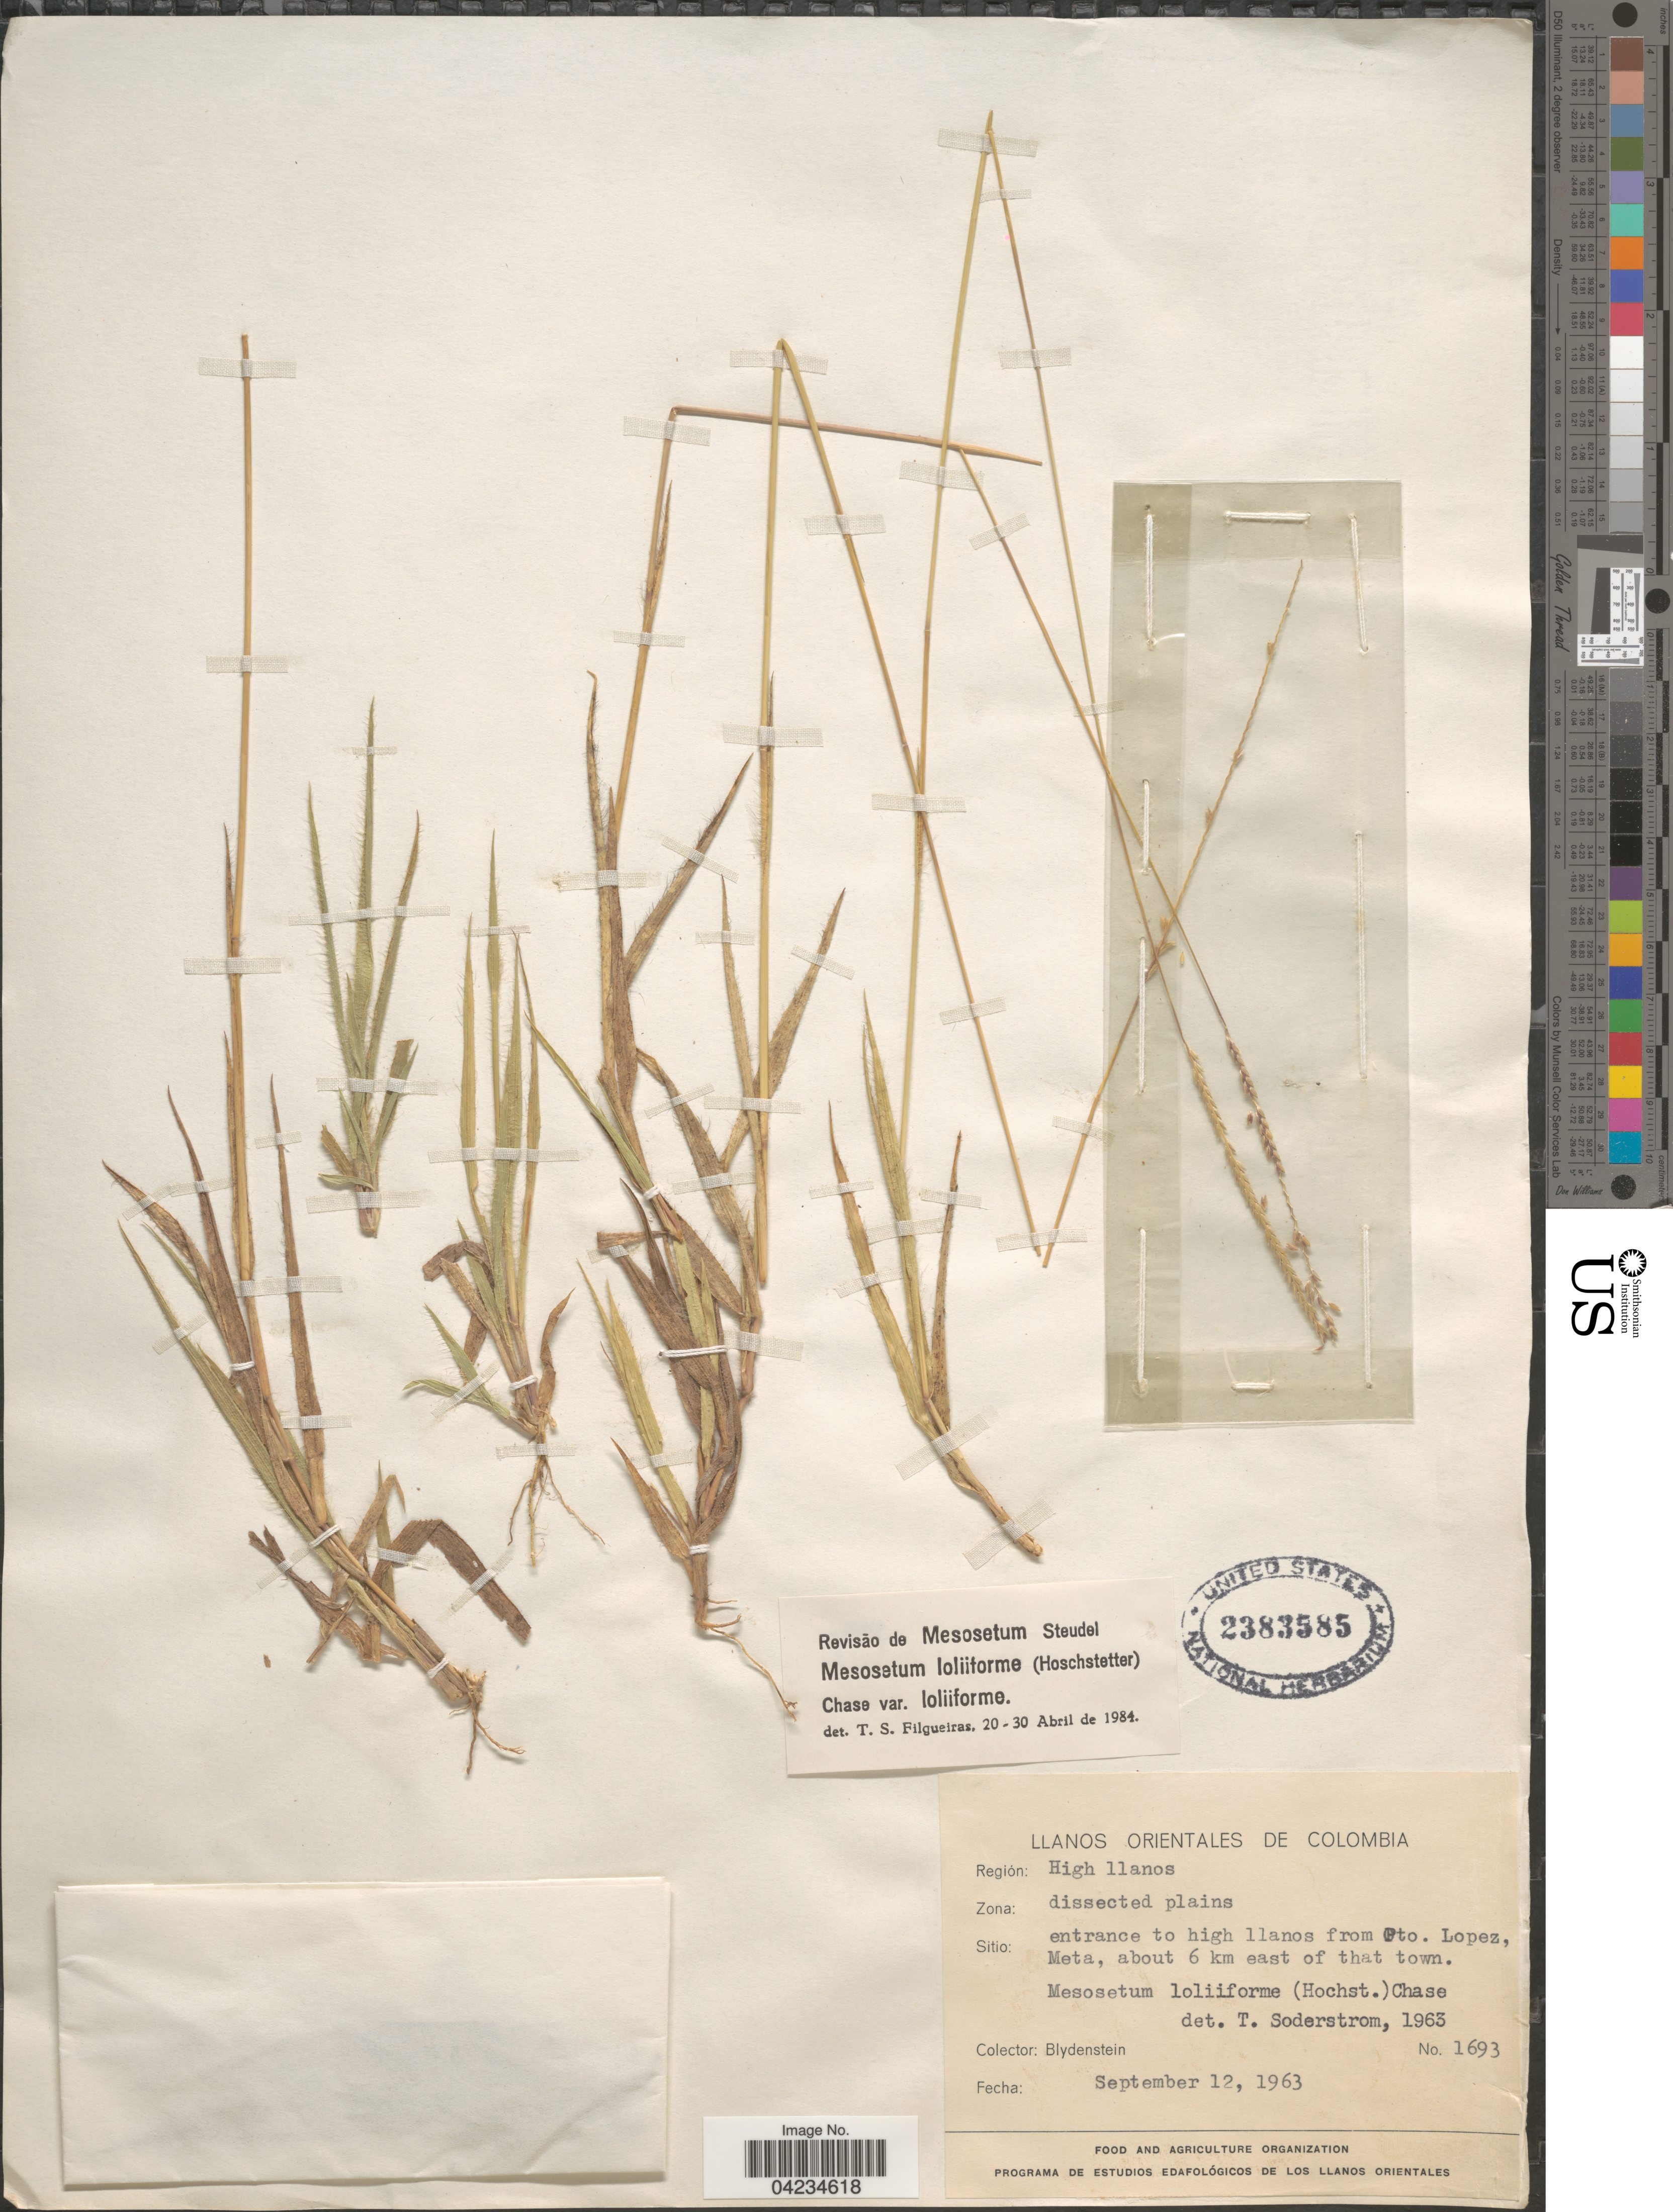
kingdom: Plantae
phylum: Tracheophyta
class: Liliopsida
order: Poales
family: Poaceae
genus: Mesosetum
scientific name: Mesosetum loliiforme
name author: (Hochst. ex Steud.) Chase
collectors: Blydenstein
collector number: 1693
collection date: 1963-09-12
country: Colombia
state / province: Meta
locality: Llanos Orientales de Columbia. Región: High llanos. Zona: dissected plains. Entrance to high llanos from Dto [interpreted]. Lopez, Meta, about 6 km east of that town.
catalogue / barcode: US 2383585